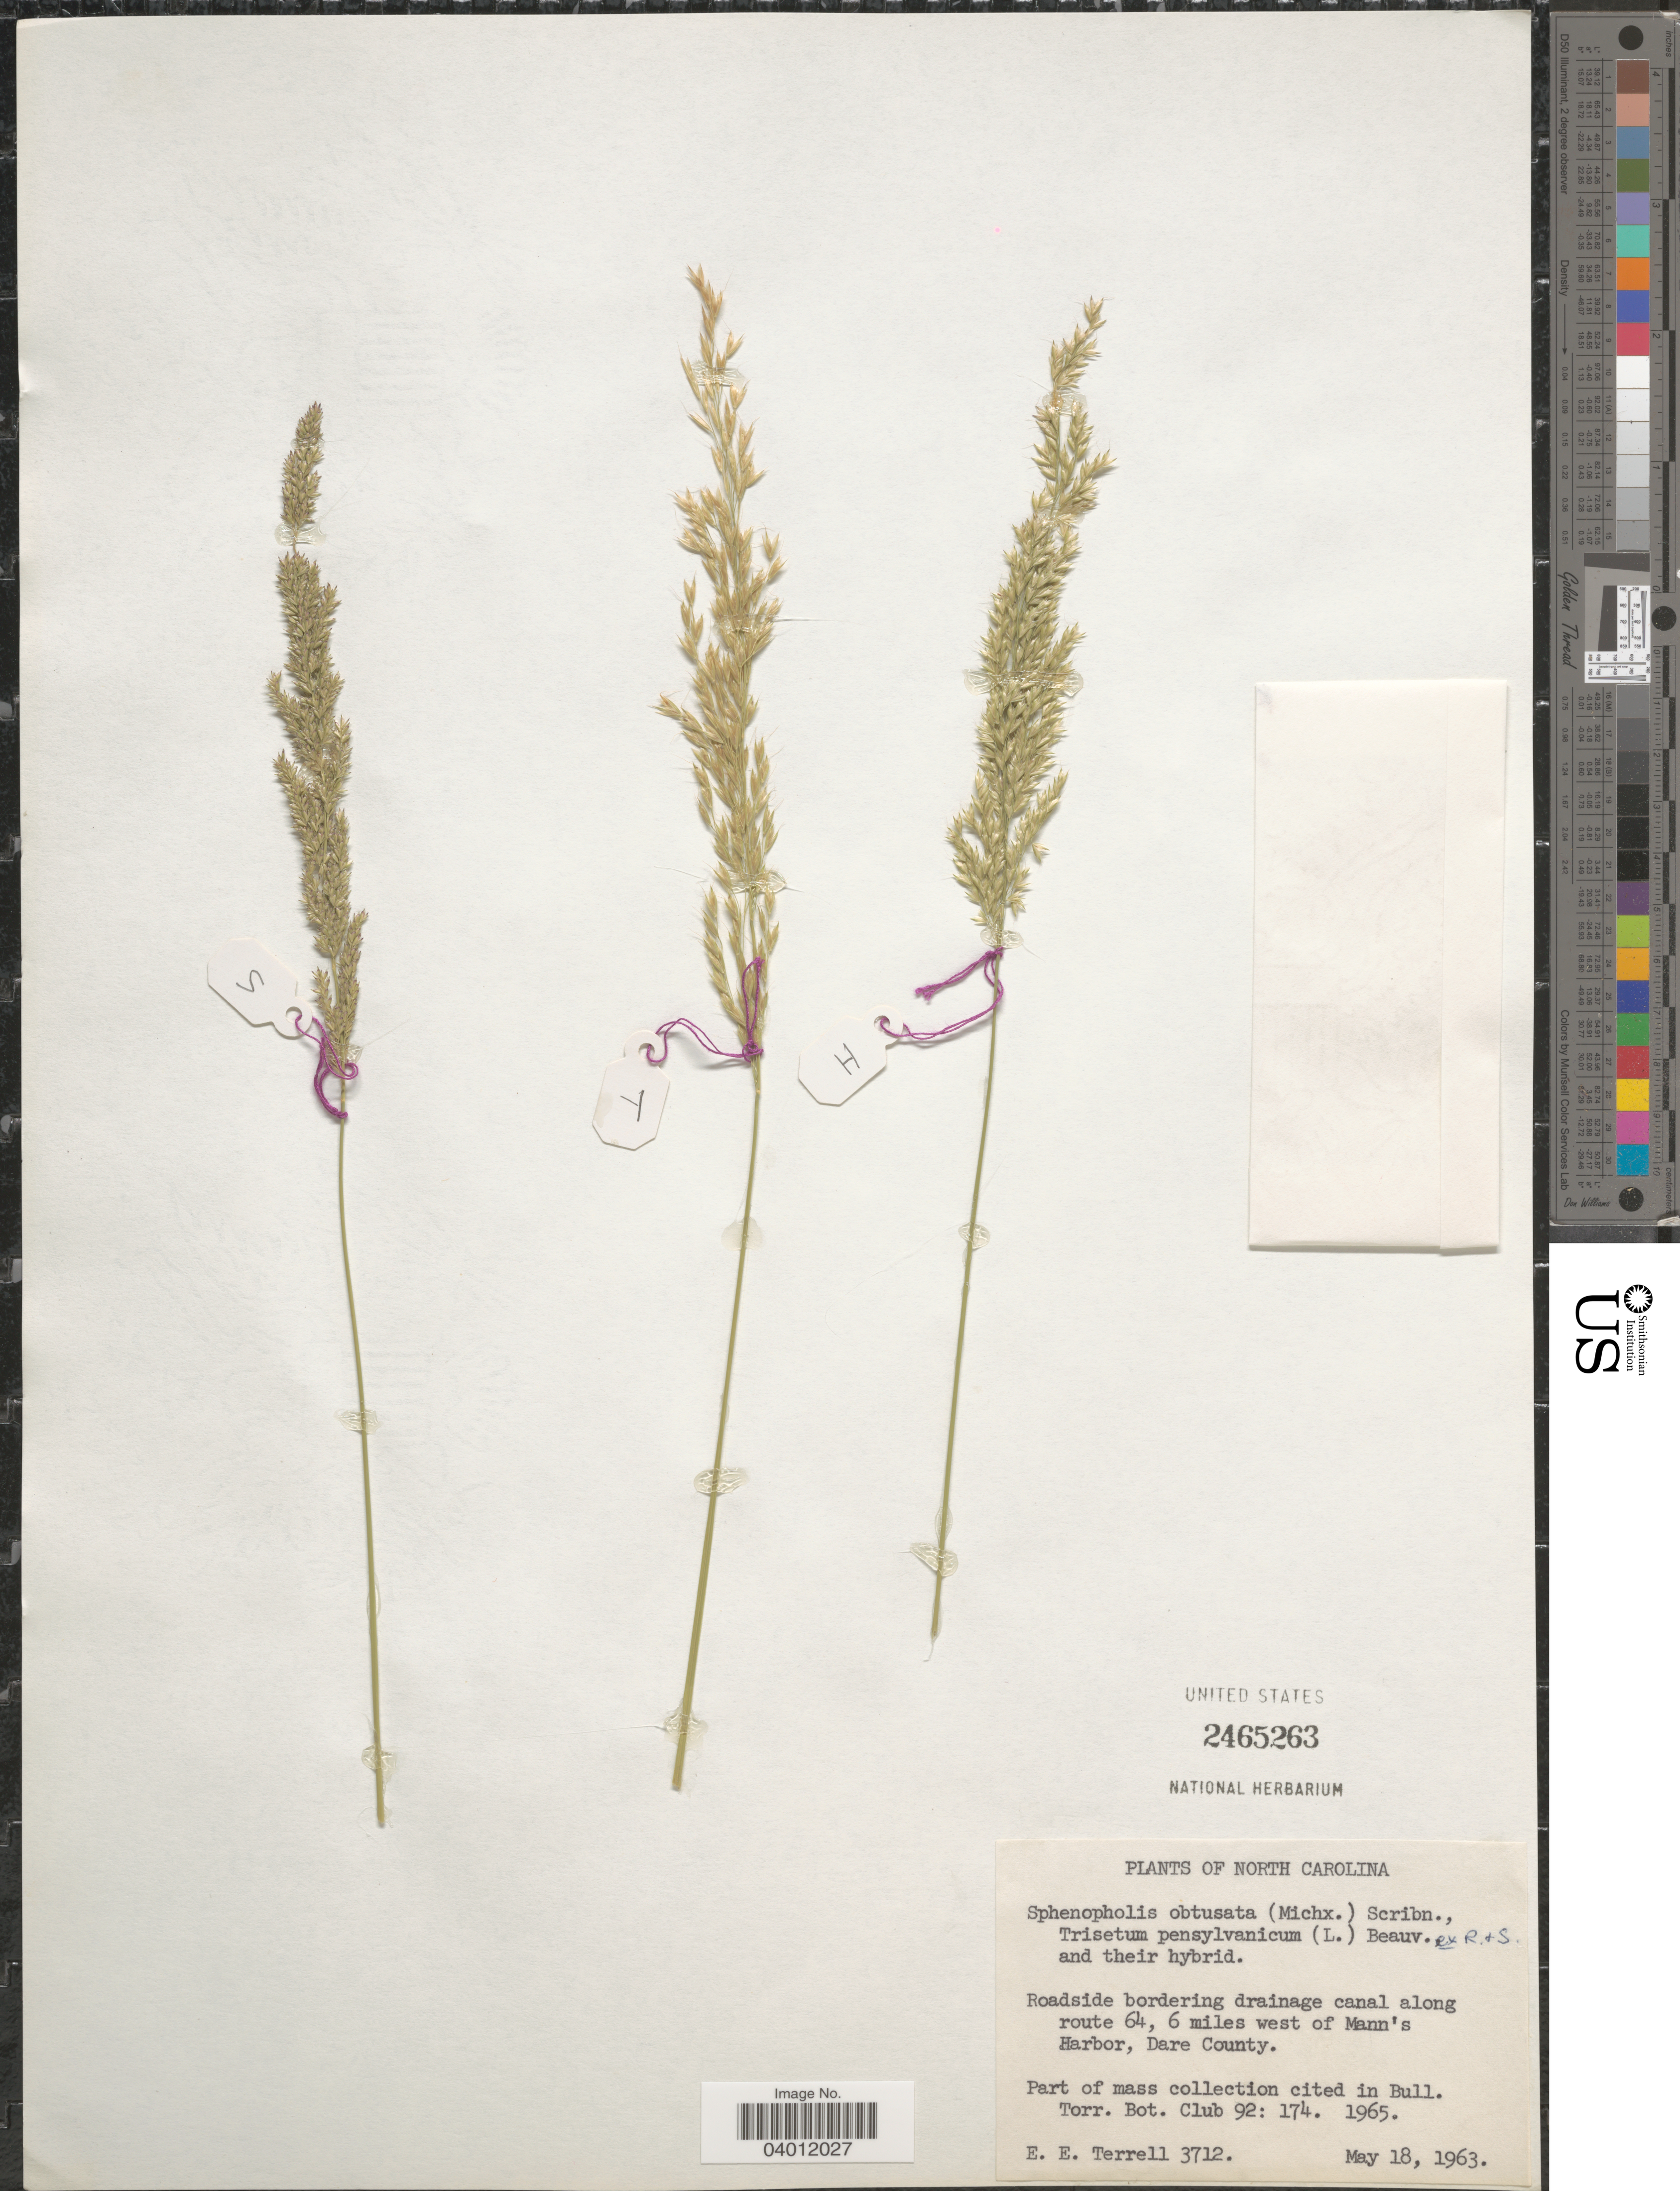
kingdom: Plantae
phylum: Tracheophyta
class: Liliopsida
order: Poales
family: Poaceae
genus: Sphenopholis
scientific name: Sphenopholis obtusata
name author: (Michx.) Scribn.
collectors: E. E. Terrell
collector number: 3712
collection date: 1963-05-18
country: United States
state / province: North Carolina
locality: Roadside bordering drainage canal along route 64, 6 miles west of Mann's Harbor, Dare County.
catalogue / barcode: US 2465263